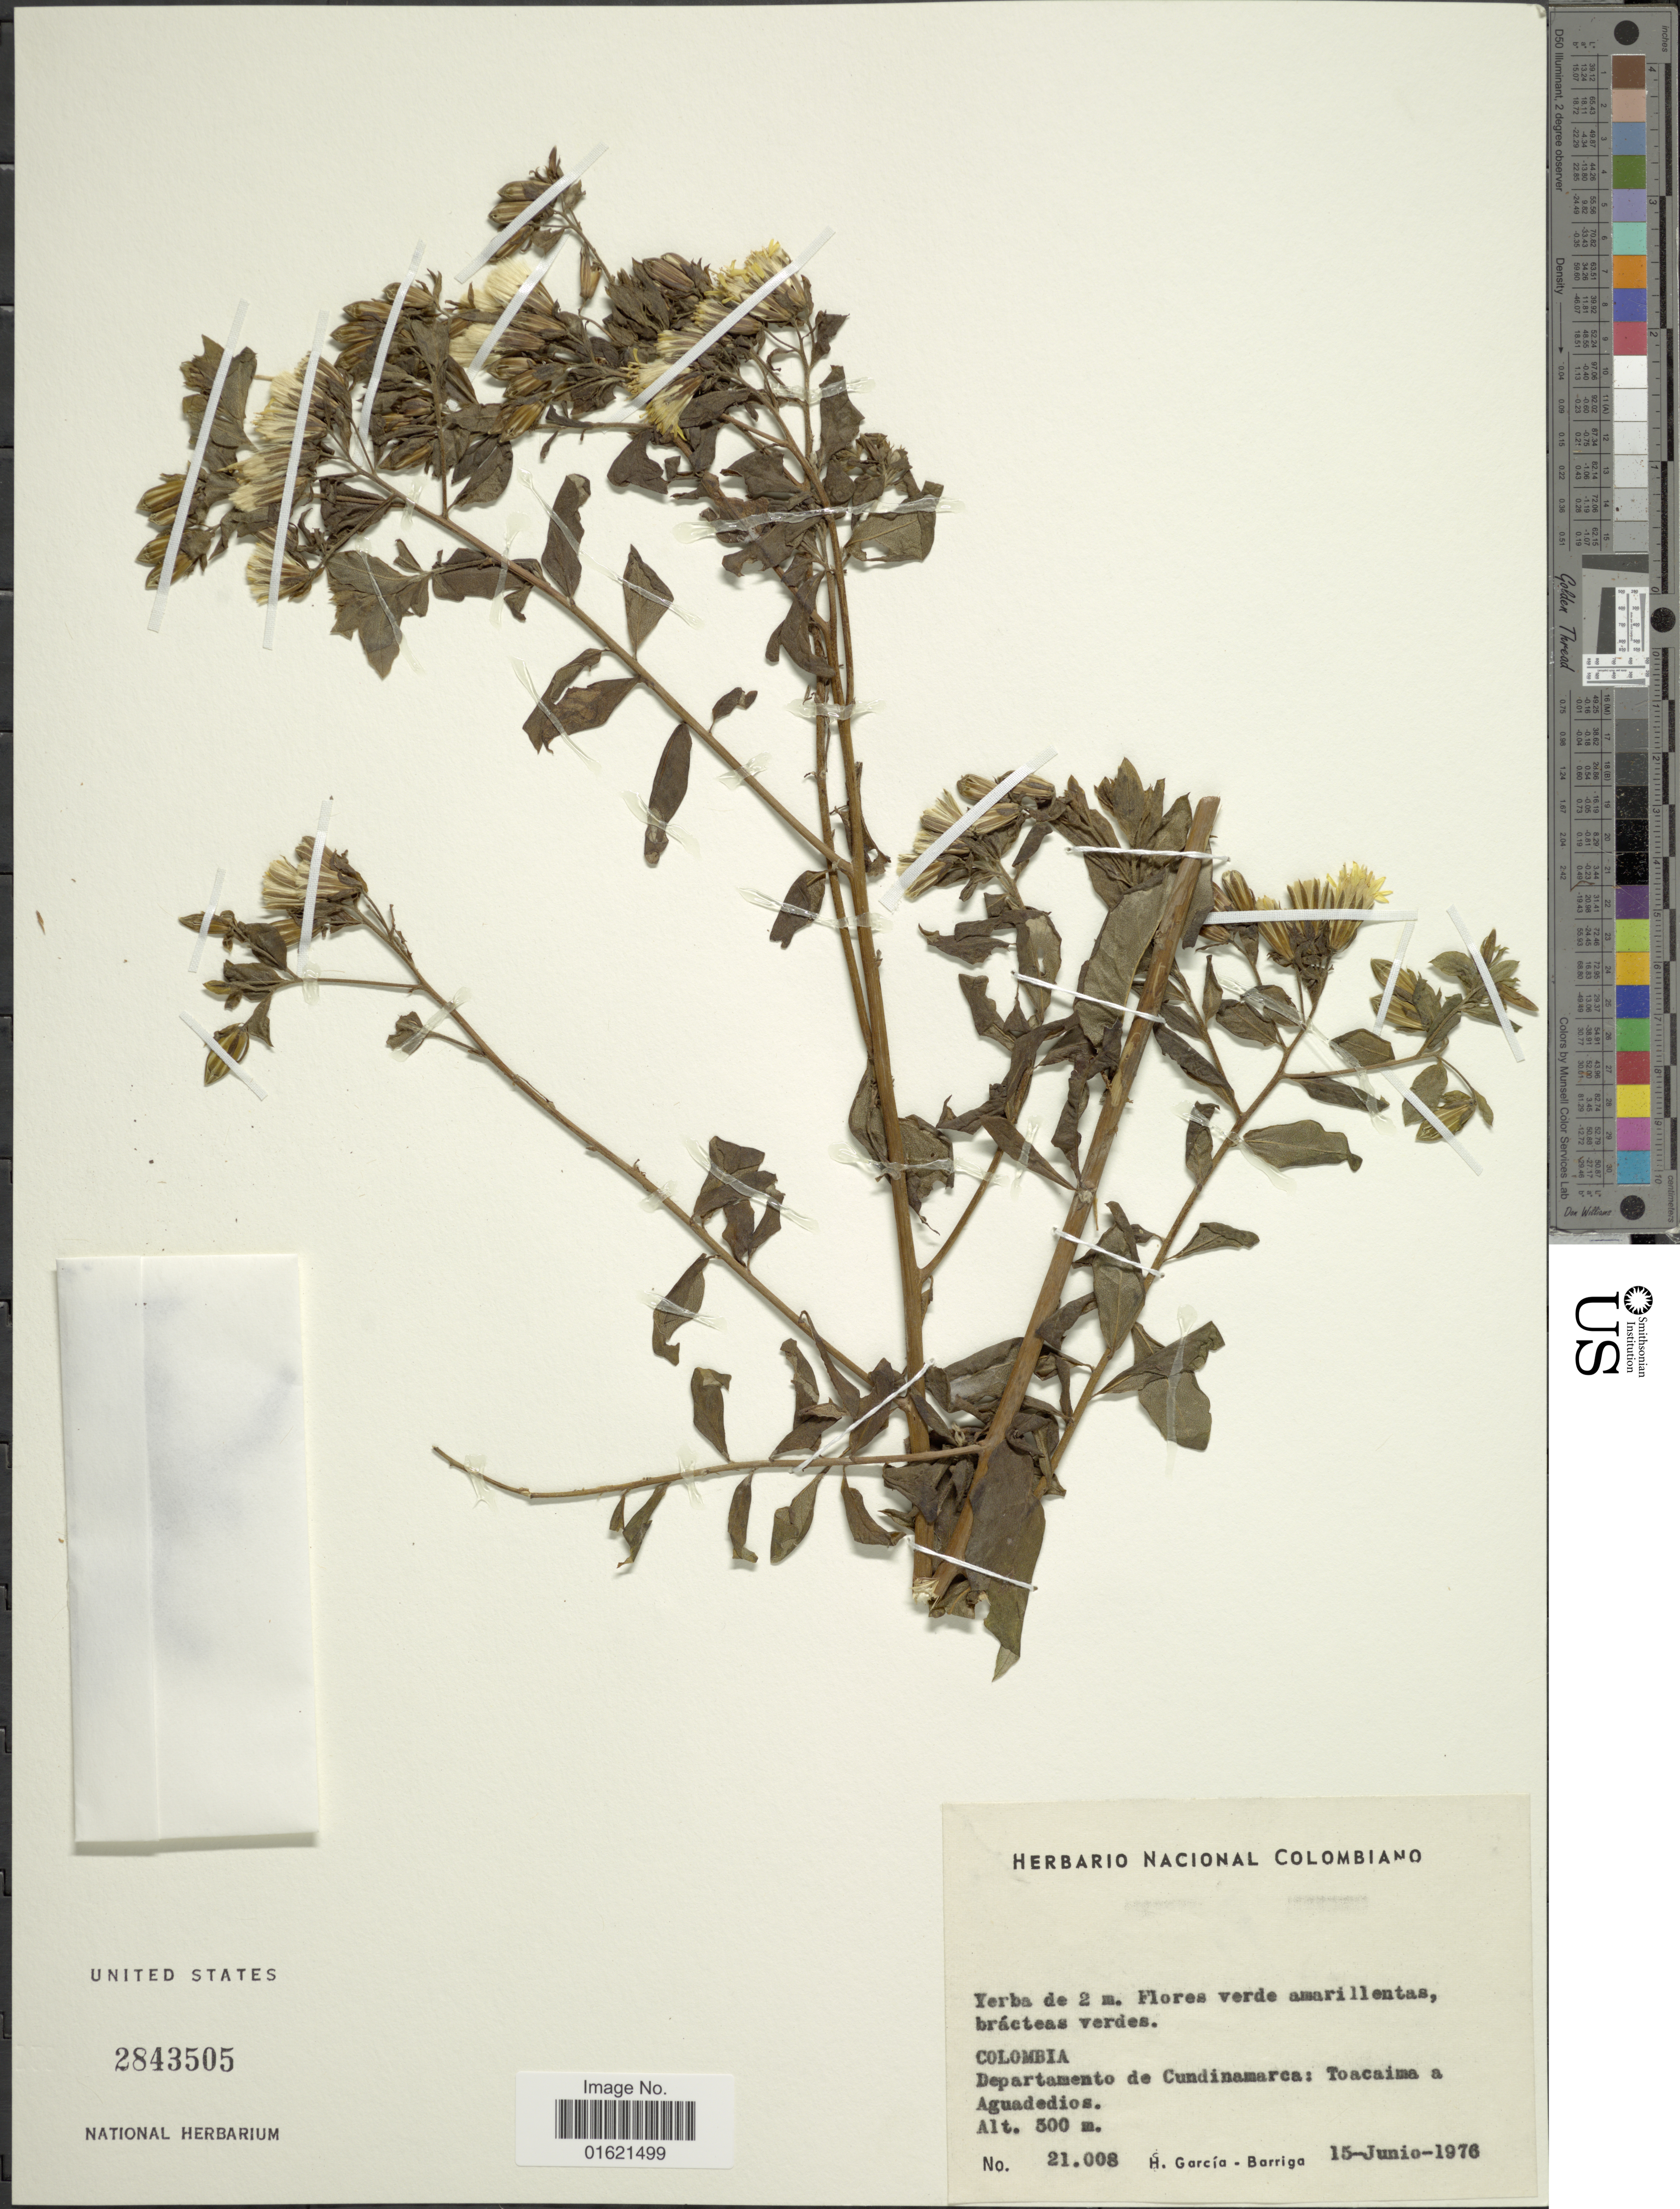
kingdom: Plantae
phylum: Tracheophyta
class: Magnoliopsida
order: Asterales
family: Asteraceae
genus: Trixis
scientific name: Trixis sp.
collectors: H. García Barriga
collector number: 21008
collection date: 1976-06-15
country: Colombia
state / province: Cundinamarca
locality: Departamento de Cundinamarca: Toacaima a Aguadedios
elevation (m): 300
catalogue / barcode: US 2843505